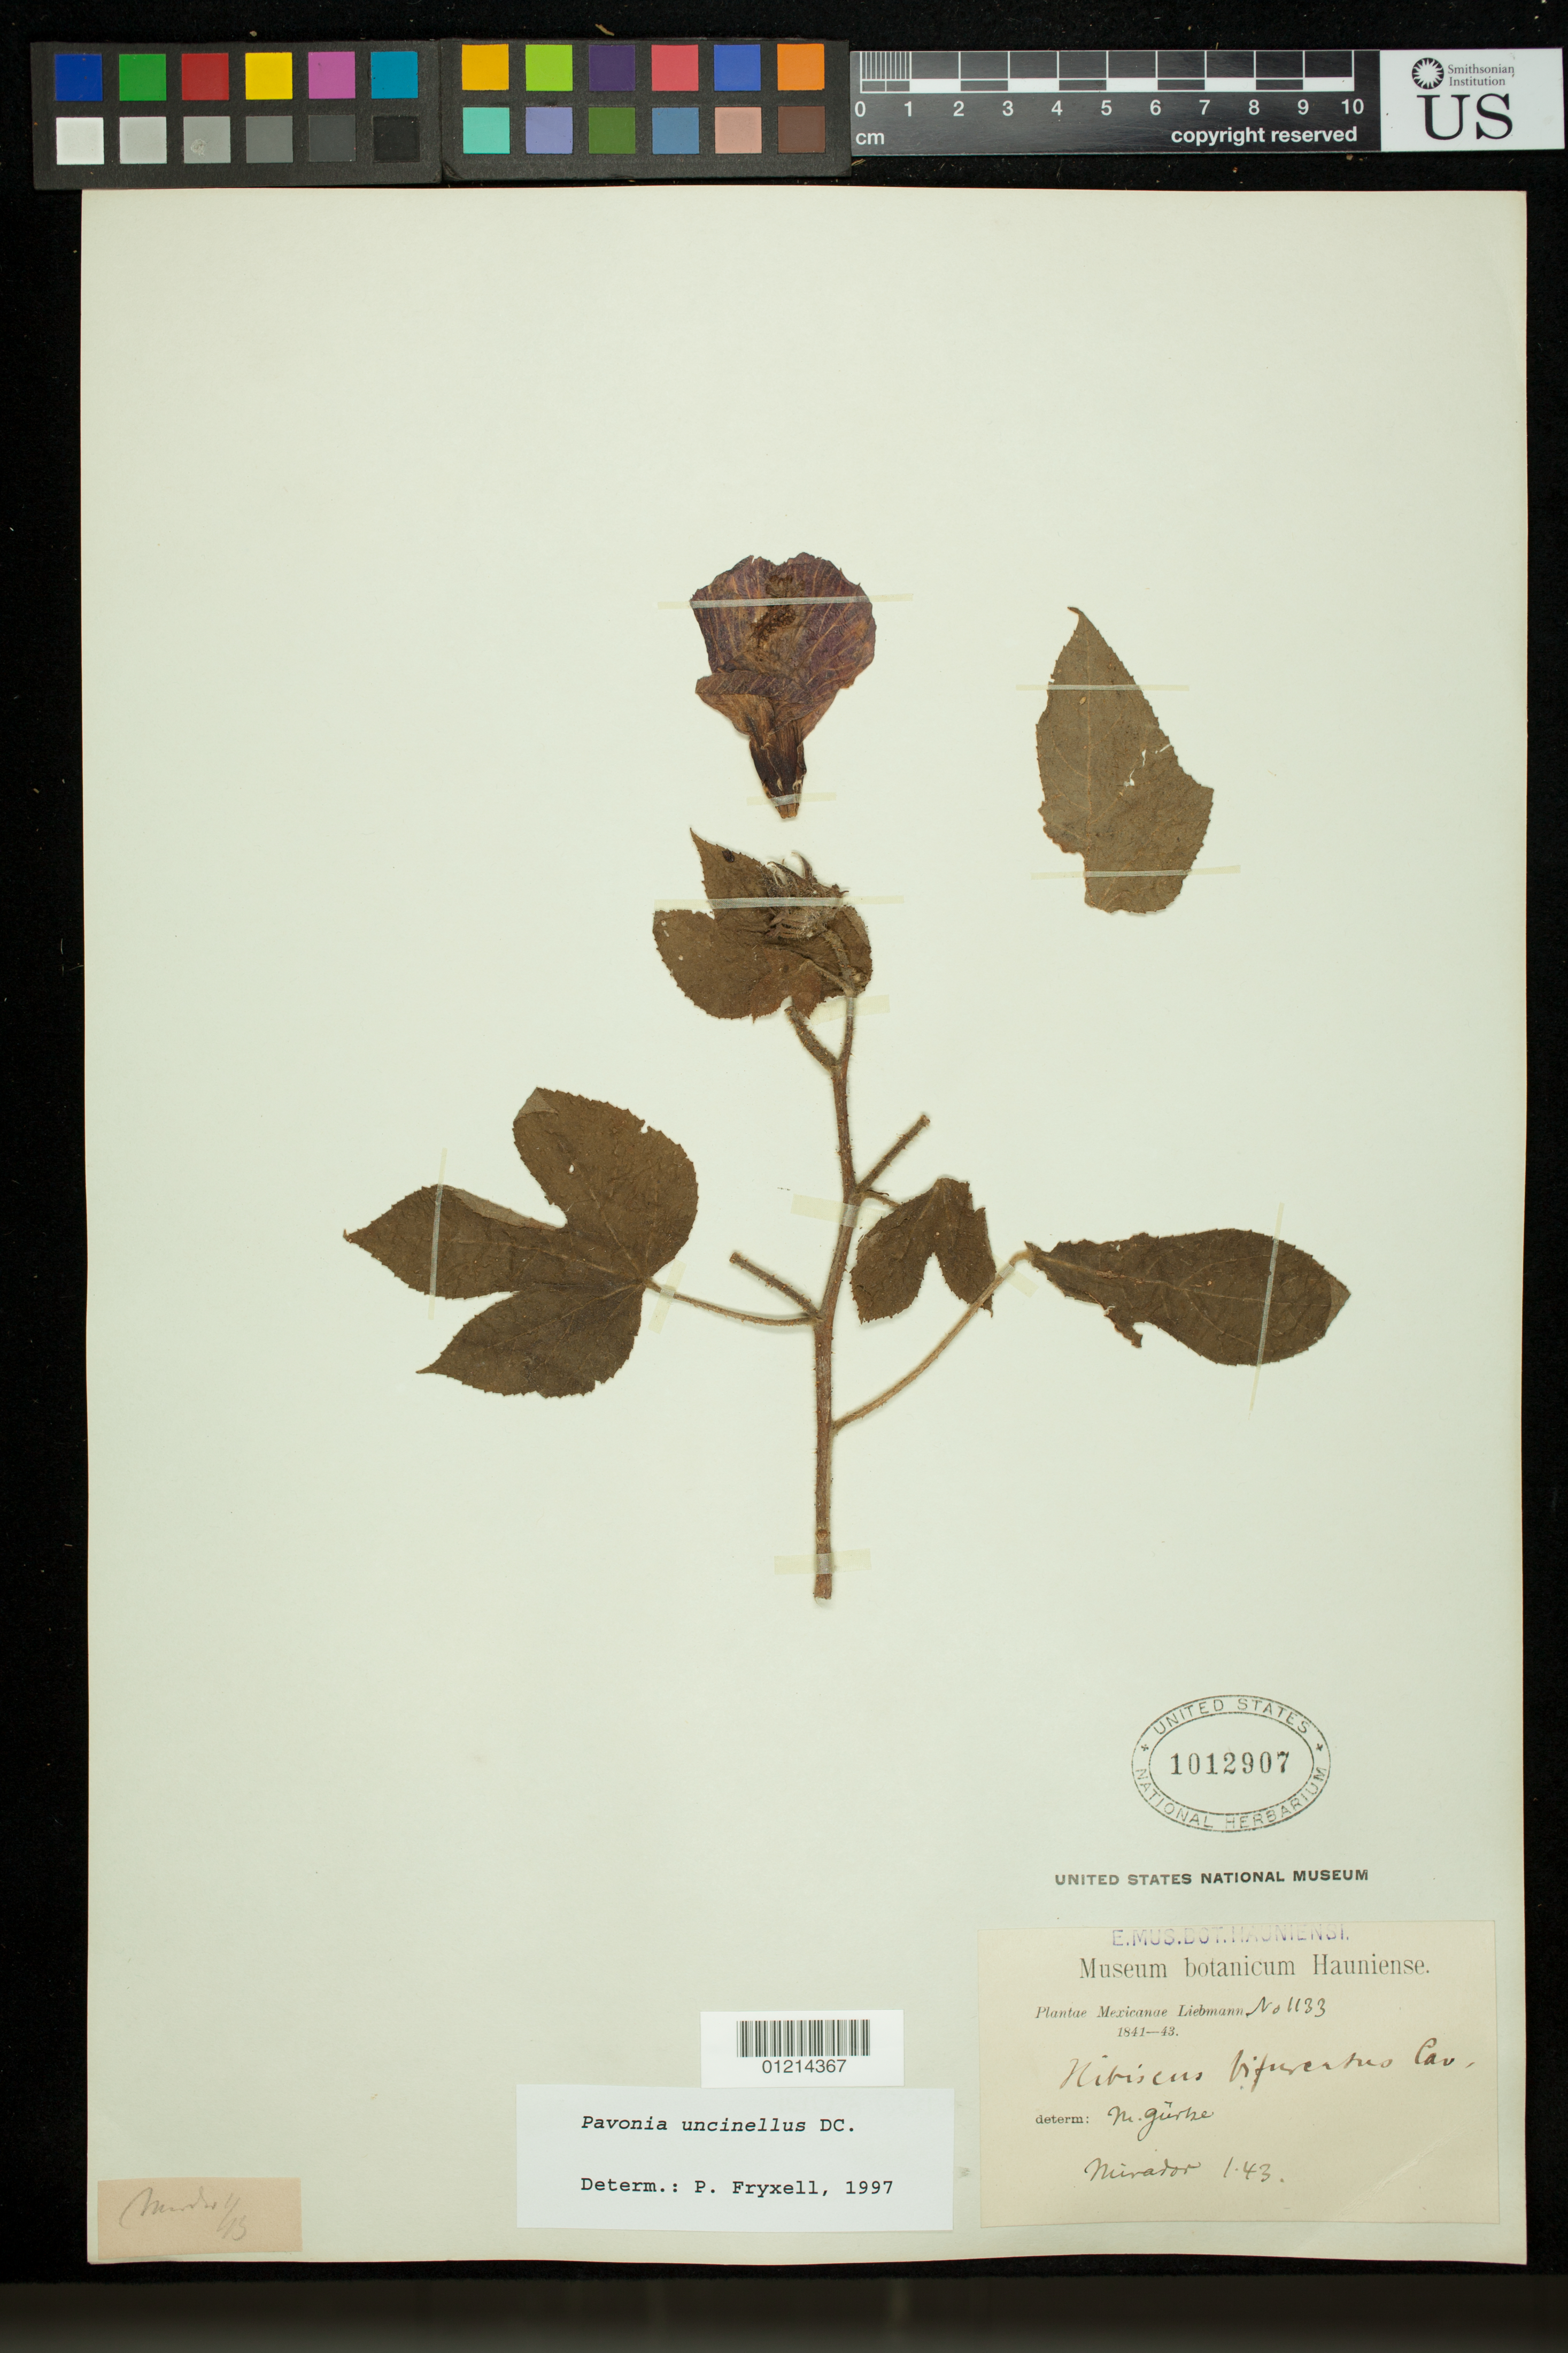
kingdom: Plantae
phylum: Tracheophyta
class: Magnoliopsida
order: Malvales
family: Malvaceae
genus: Sabdariffa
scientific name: Sabdariffa uncinella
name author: (DC.) M.M. Hanes & R.L. Barrett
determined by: Dorr, Laurence J., Curator (BOT), Smithsonian Institution - National Museum of Natural History (UNITED STATES)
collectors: F. M. Liebmann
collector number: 1133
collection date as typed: Jan 1843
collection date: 1843-01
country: Mexico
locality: Mirador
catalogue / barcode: US 1012907